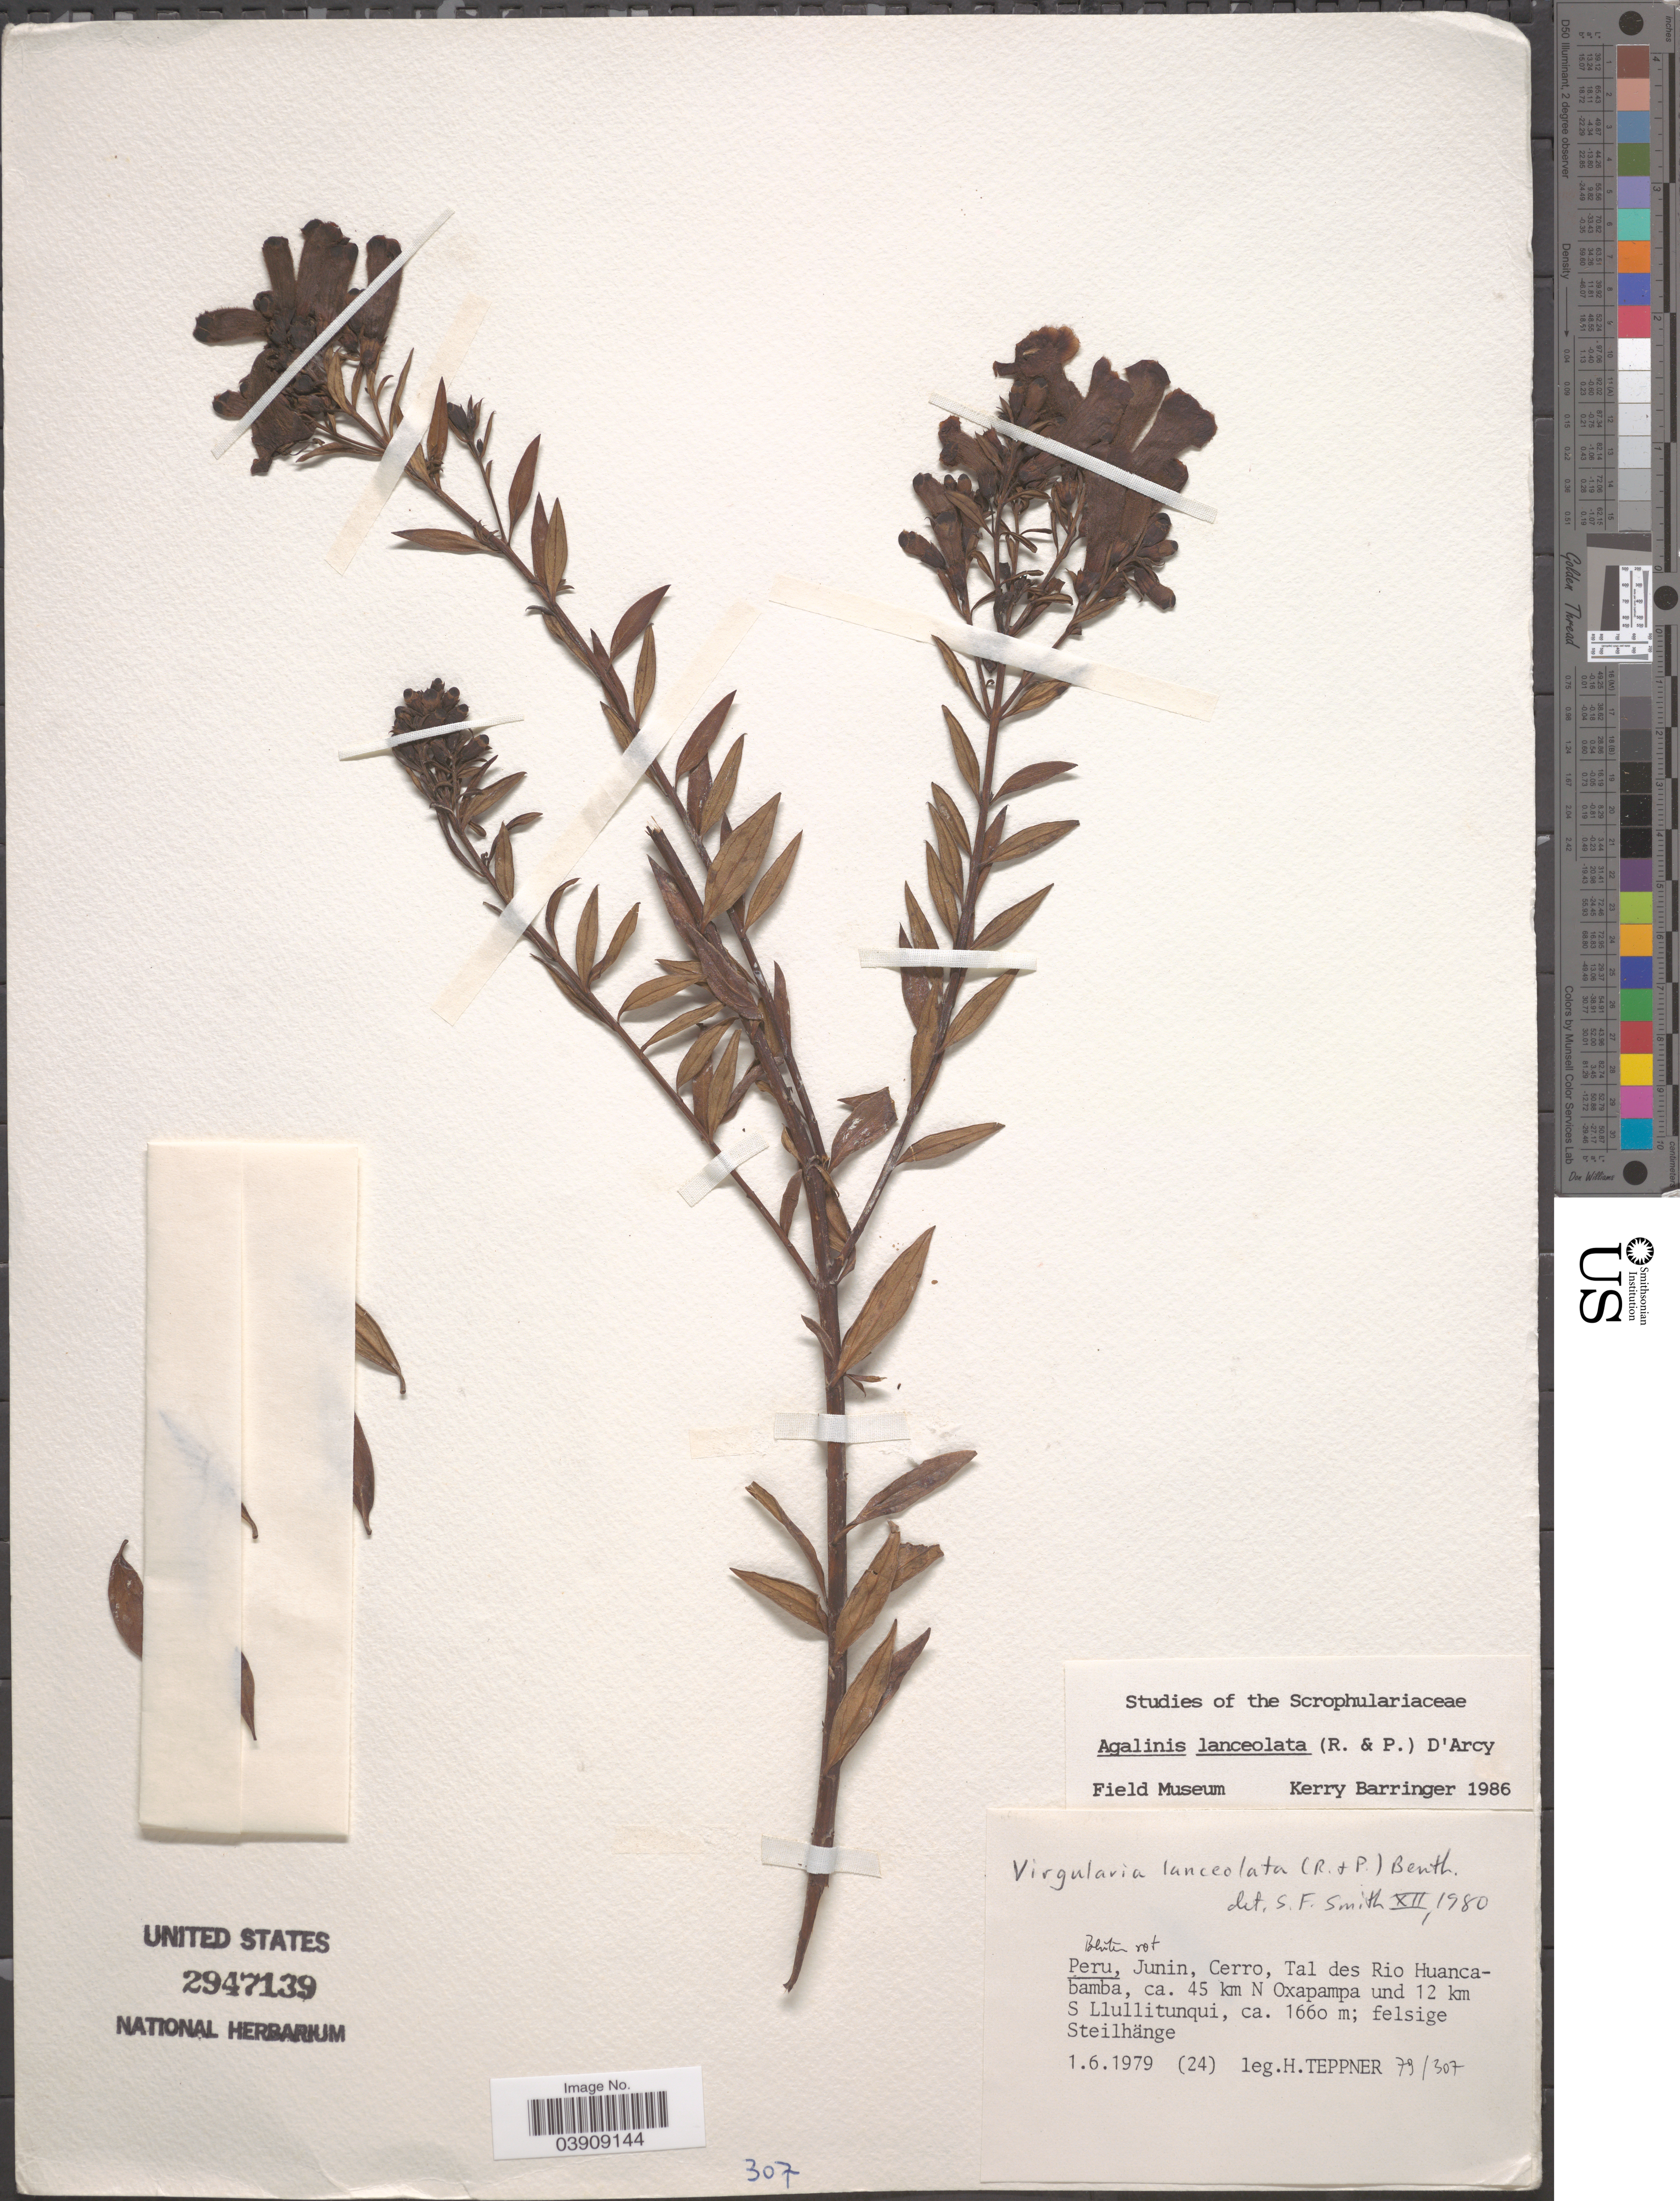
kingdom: Plantae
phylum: Tracheophyta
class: Magnoliopsida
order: Lamiales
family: Orobanchaceae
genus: Agalinis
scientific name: Agalinis lanceolata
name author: (Ruiz & Pav.) D'Arcy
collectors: H. Teppner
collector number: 24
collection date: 1979-06-01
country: Peru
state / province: Junín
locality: Cerro, Tal des Rio Huancabamba, ca. 45 km N Oxapampa und 12 km S Llullitunqui.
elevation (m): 1660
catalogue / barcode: US 2947139